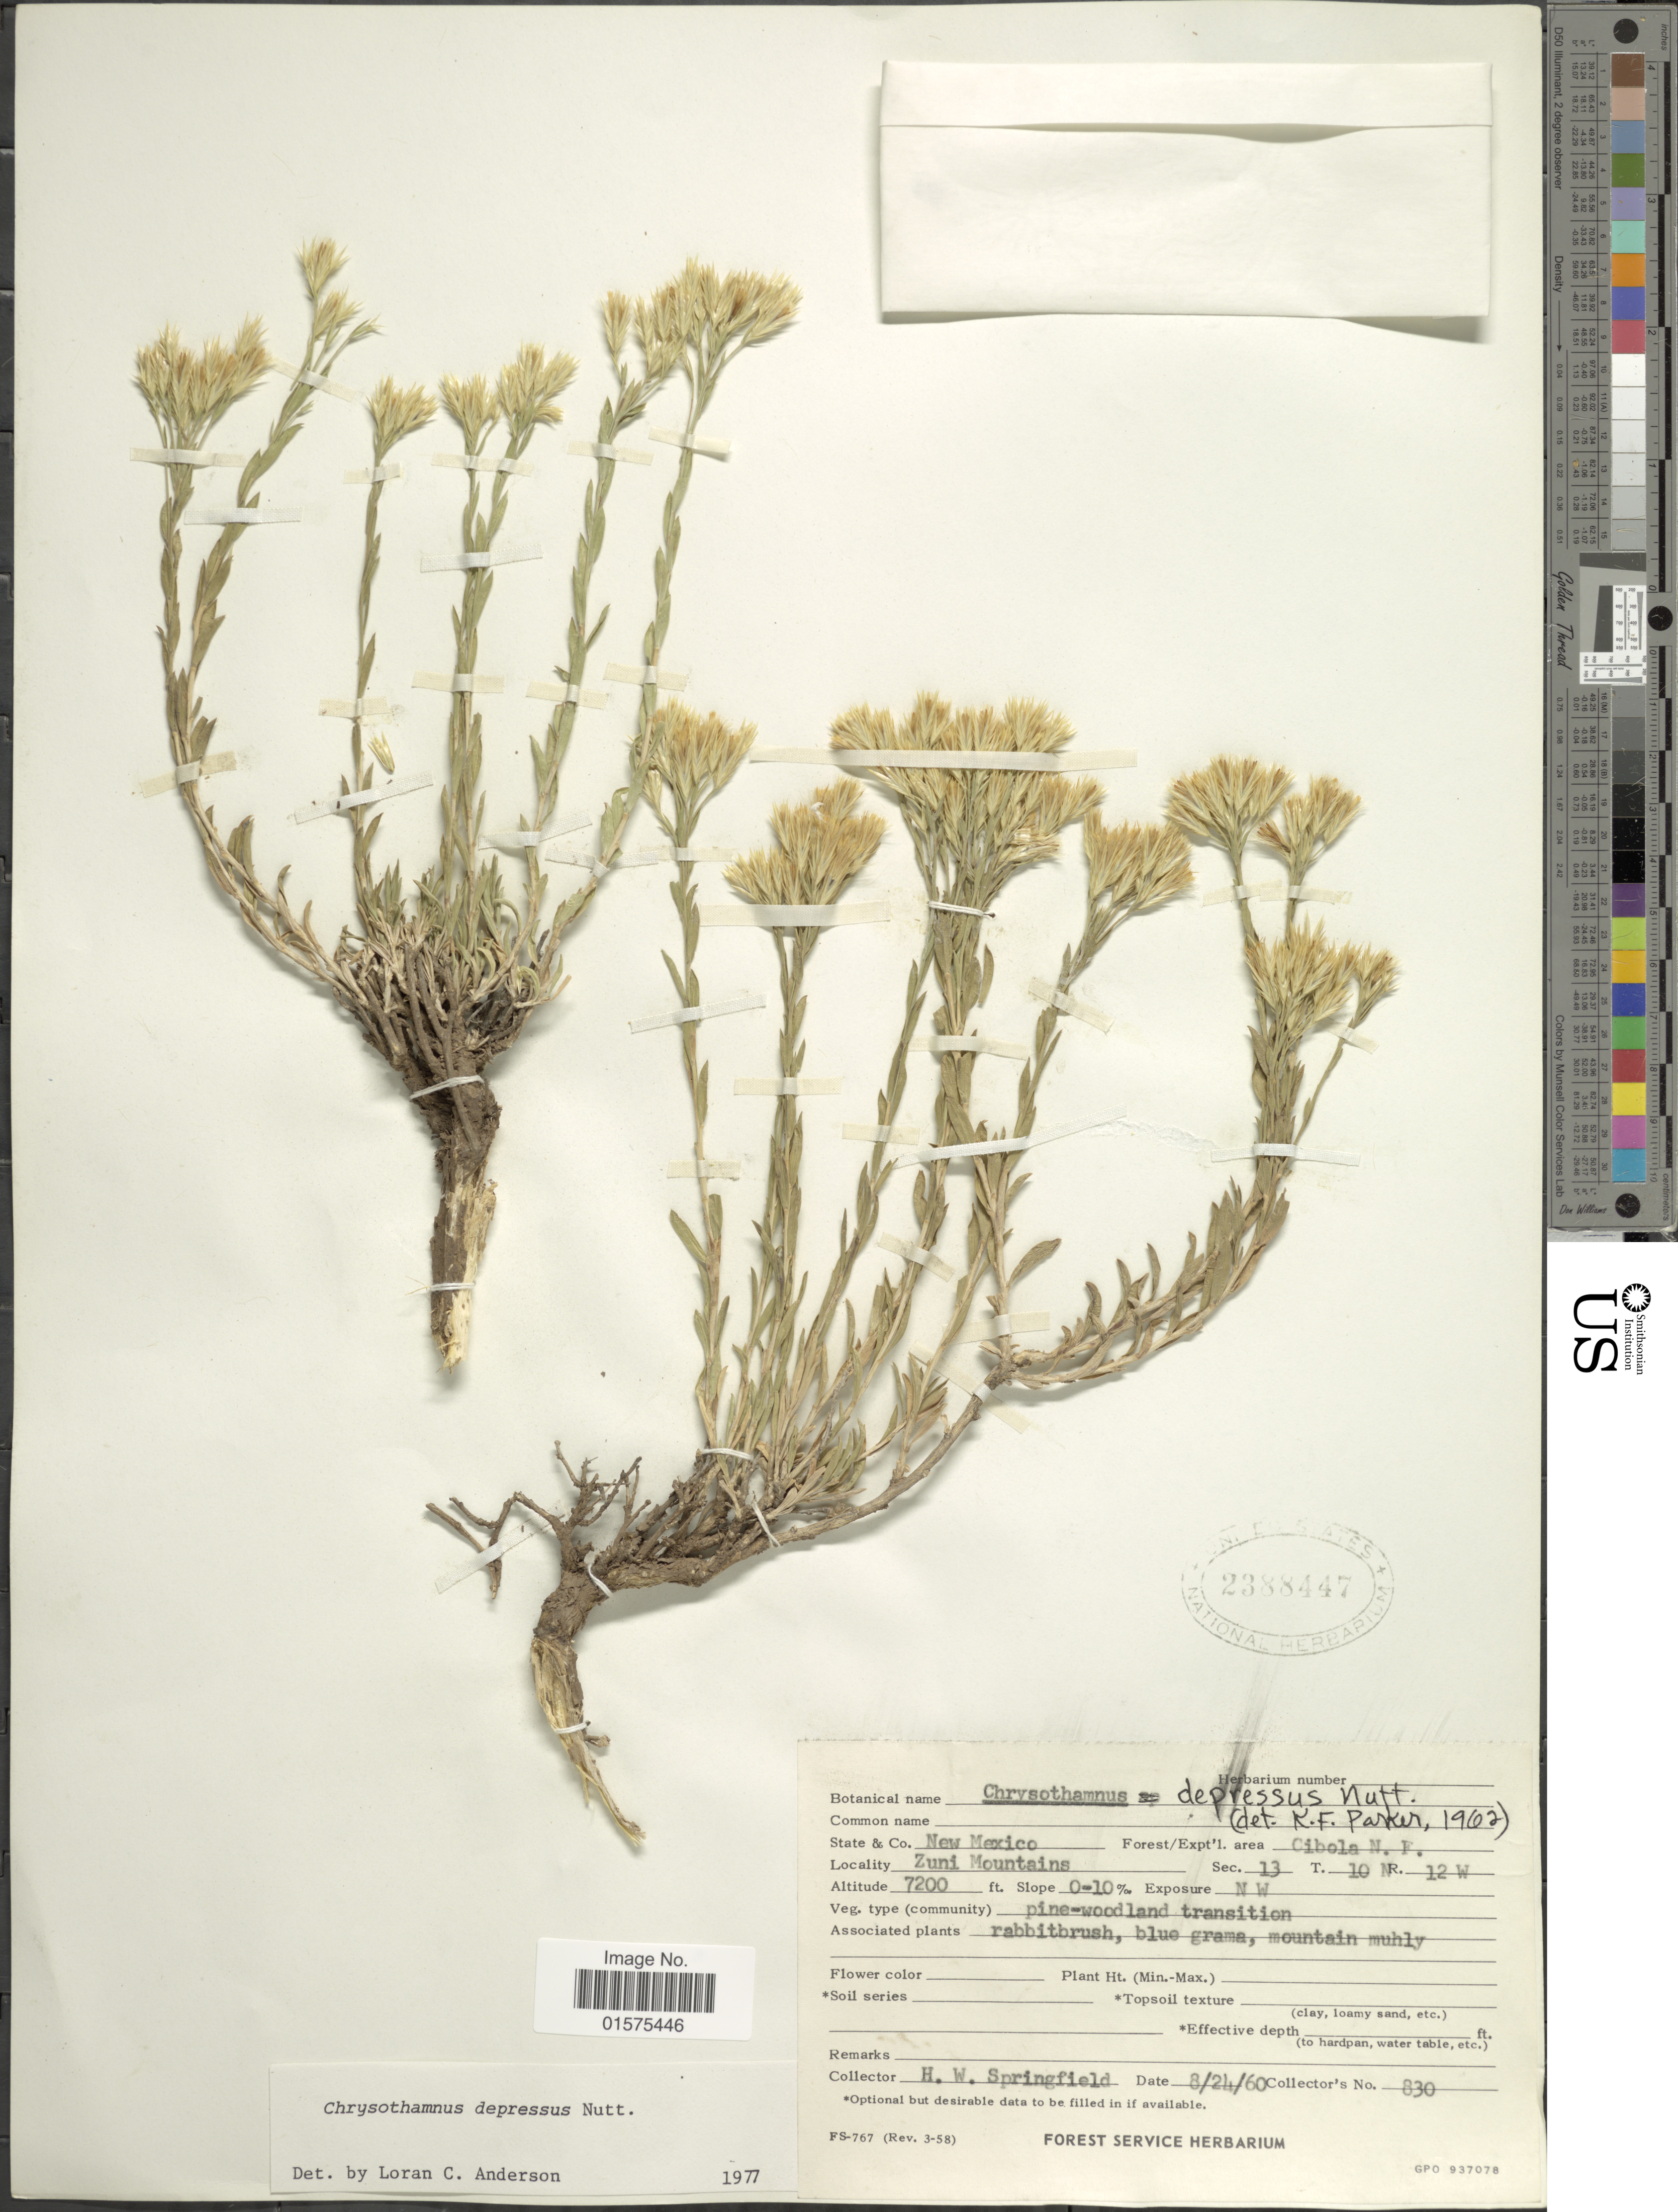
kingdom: Plantae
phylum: Tracheophyta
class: Magnoliopsida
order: Asterales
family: Asteraceae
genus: Chrysothamnus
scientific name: Chrysothamnus depressus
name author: Nutt.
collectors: H. Springfield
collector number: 830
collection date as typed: Transcribed d/m/y: 24/8/60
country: United States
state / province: New Mexico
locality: Zuni Mountains. Cibola N. F. Sec. 13 T.10N R. 12W. Slope 0-10. Exposure N W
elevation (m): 2195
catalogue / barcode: US 2388447